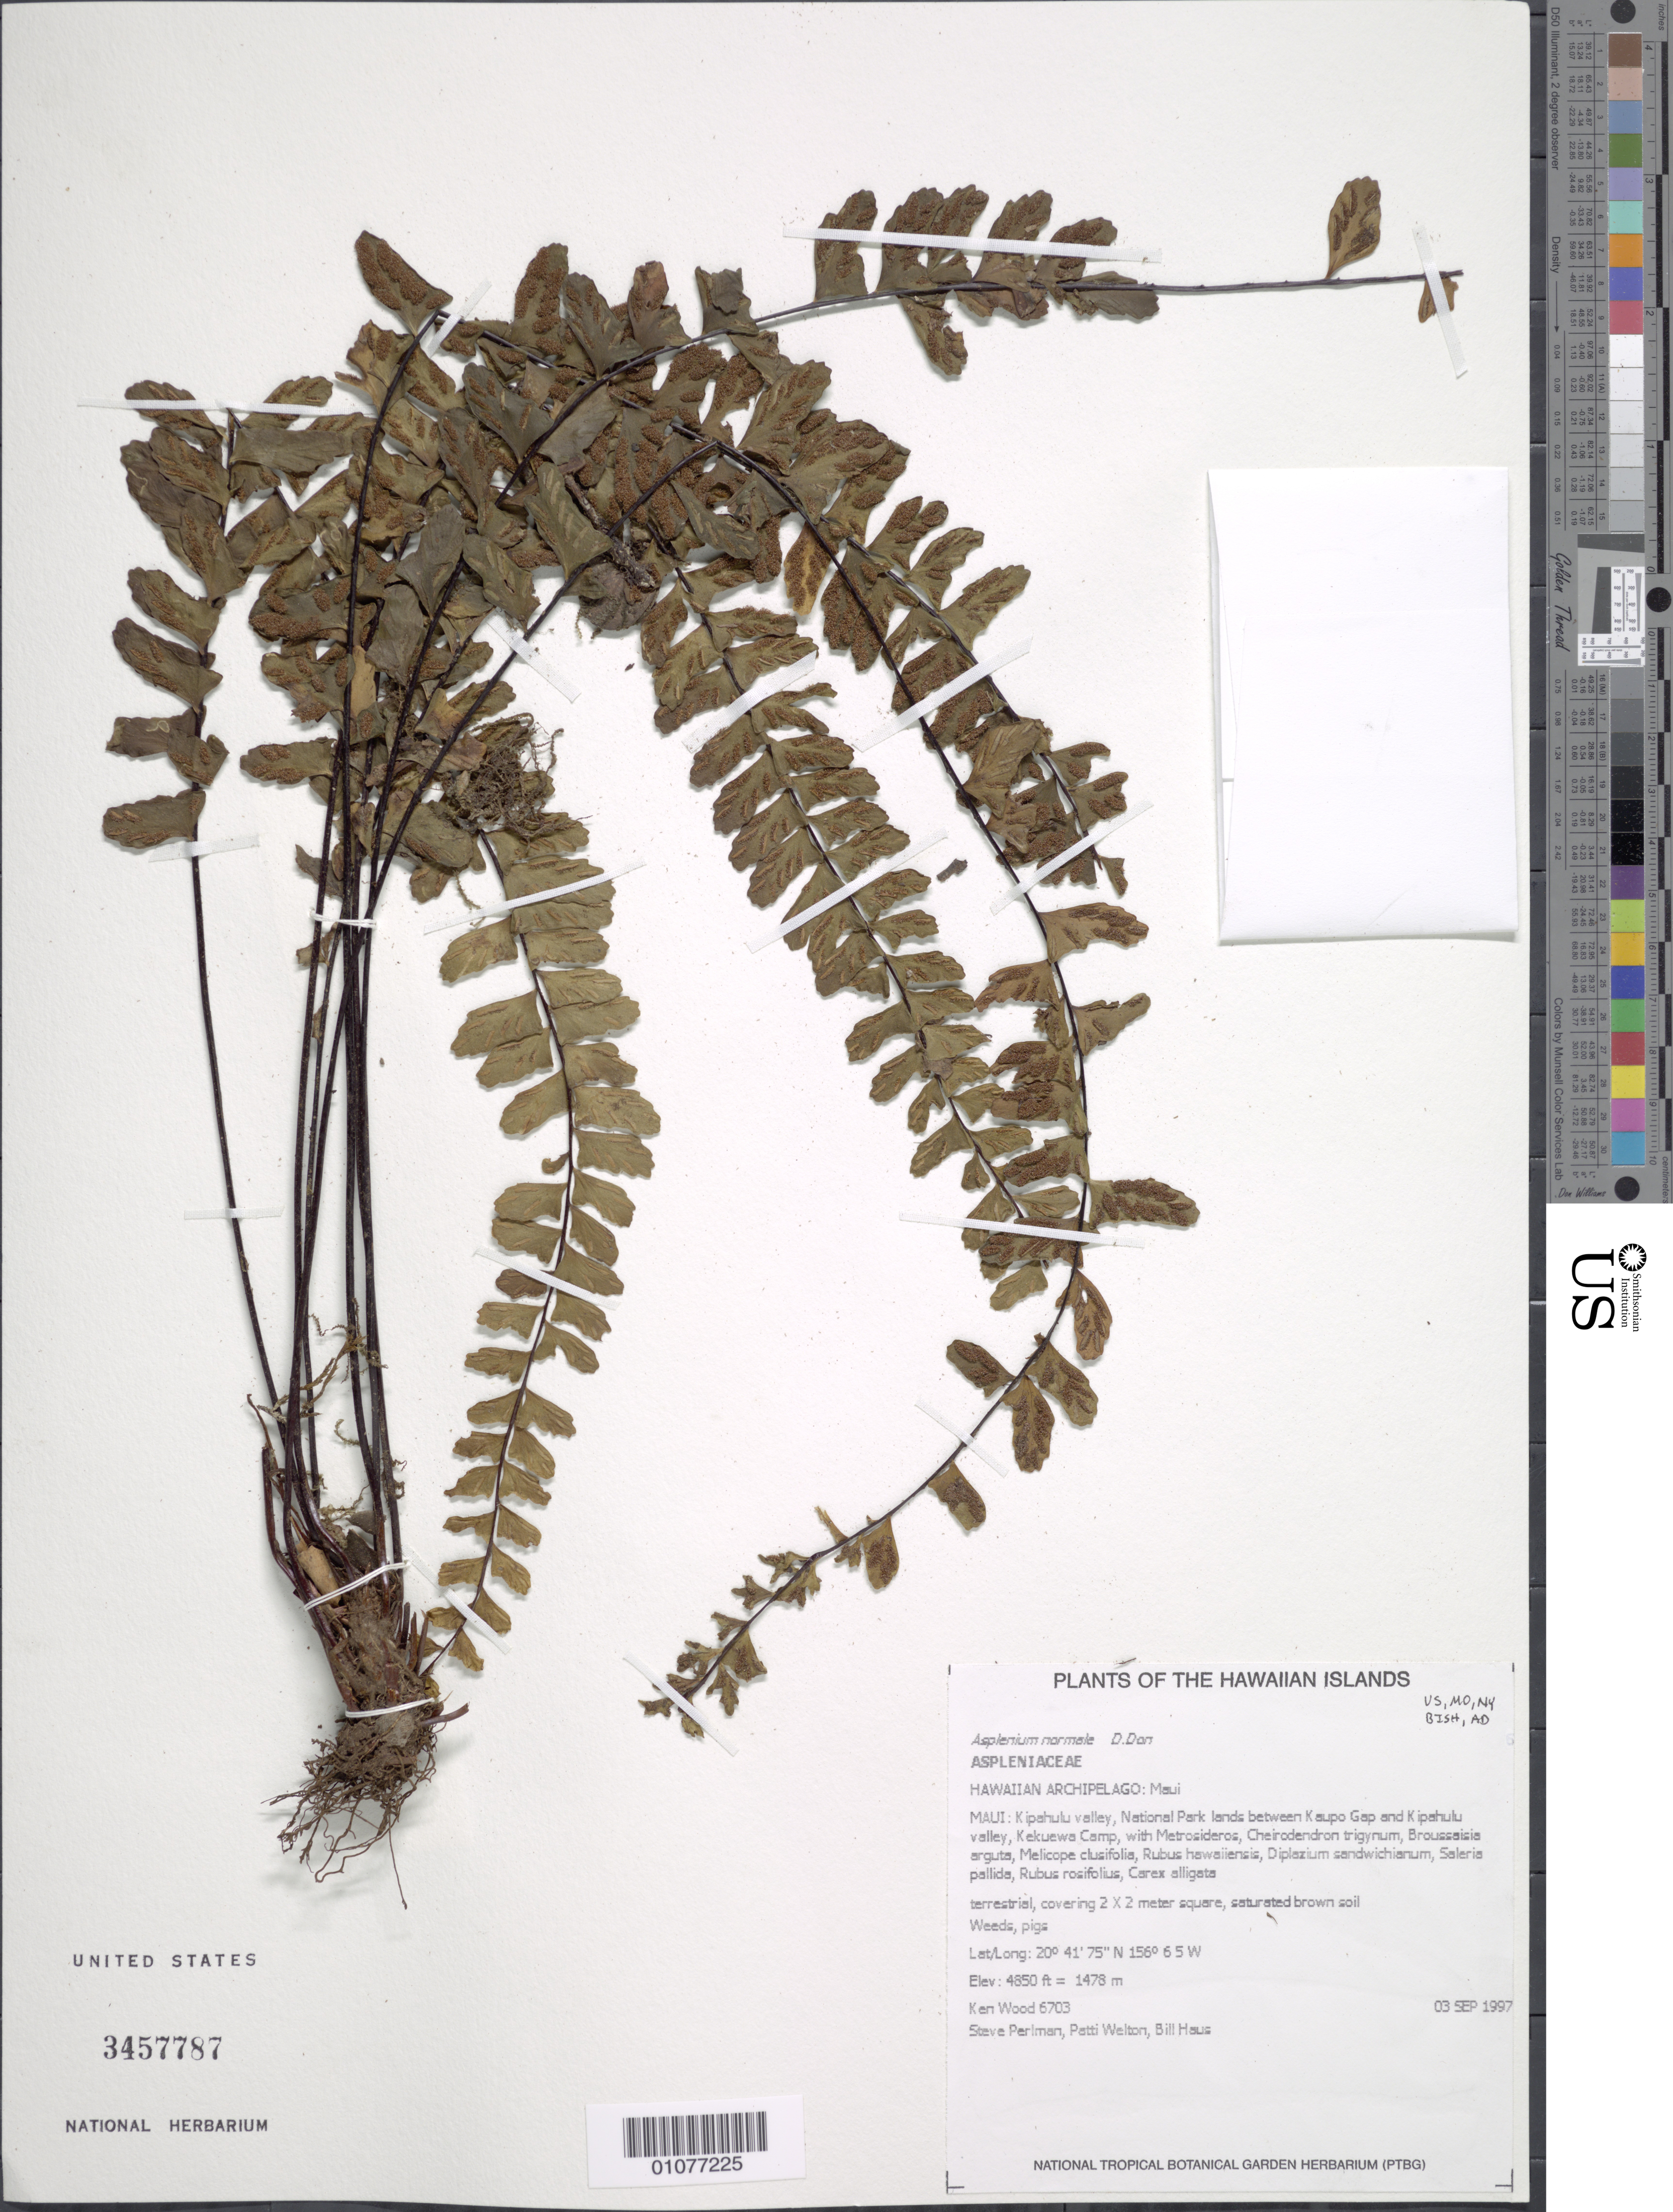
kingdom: Plantae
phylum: Tracheophyta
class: Polypodiopsida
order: Polypodiales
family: Aspleniaceae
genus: Asplenium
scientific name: Asplenium normale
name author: D. Don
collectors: K. R. Wood, S. P. Perlman, P. Welton & B. Haus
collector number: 6703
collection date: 1997-09-03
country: United States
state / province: Hawaii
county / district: Maui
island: Maui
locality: Kipahulu valley, National Park lands between Kaupo Gap and Kipahulu valley, Kekuewa Camp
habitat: terrestrial, covering 2x2 m square, saturated brown soil; weeds, pigs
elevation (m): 1478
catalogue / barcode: US 3457787